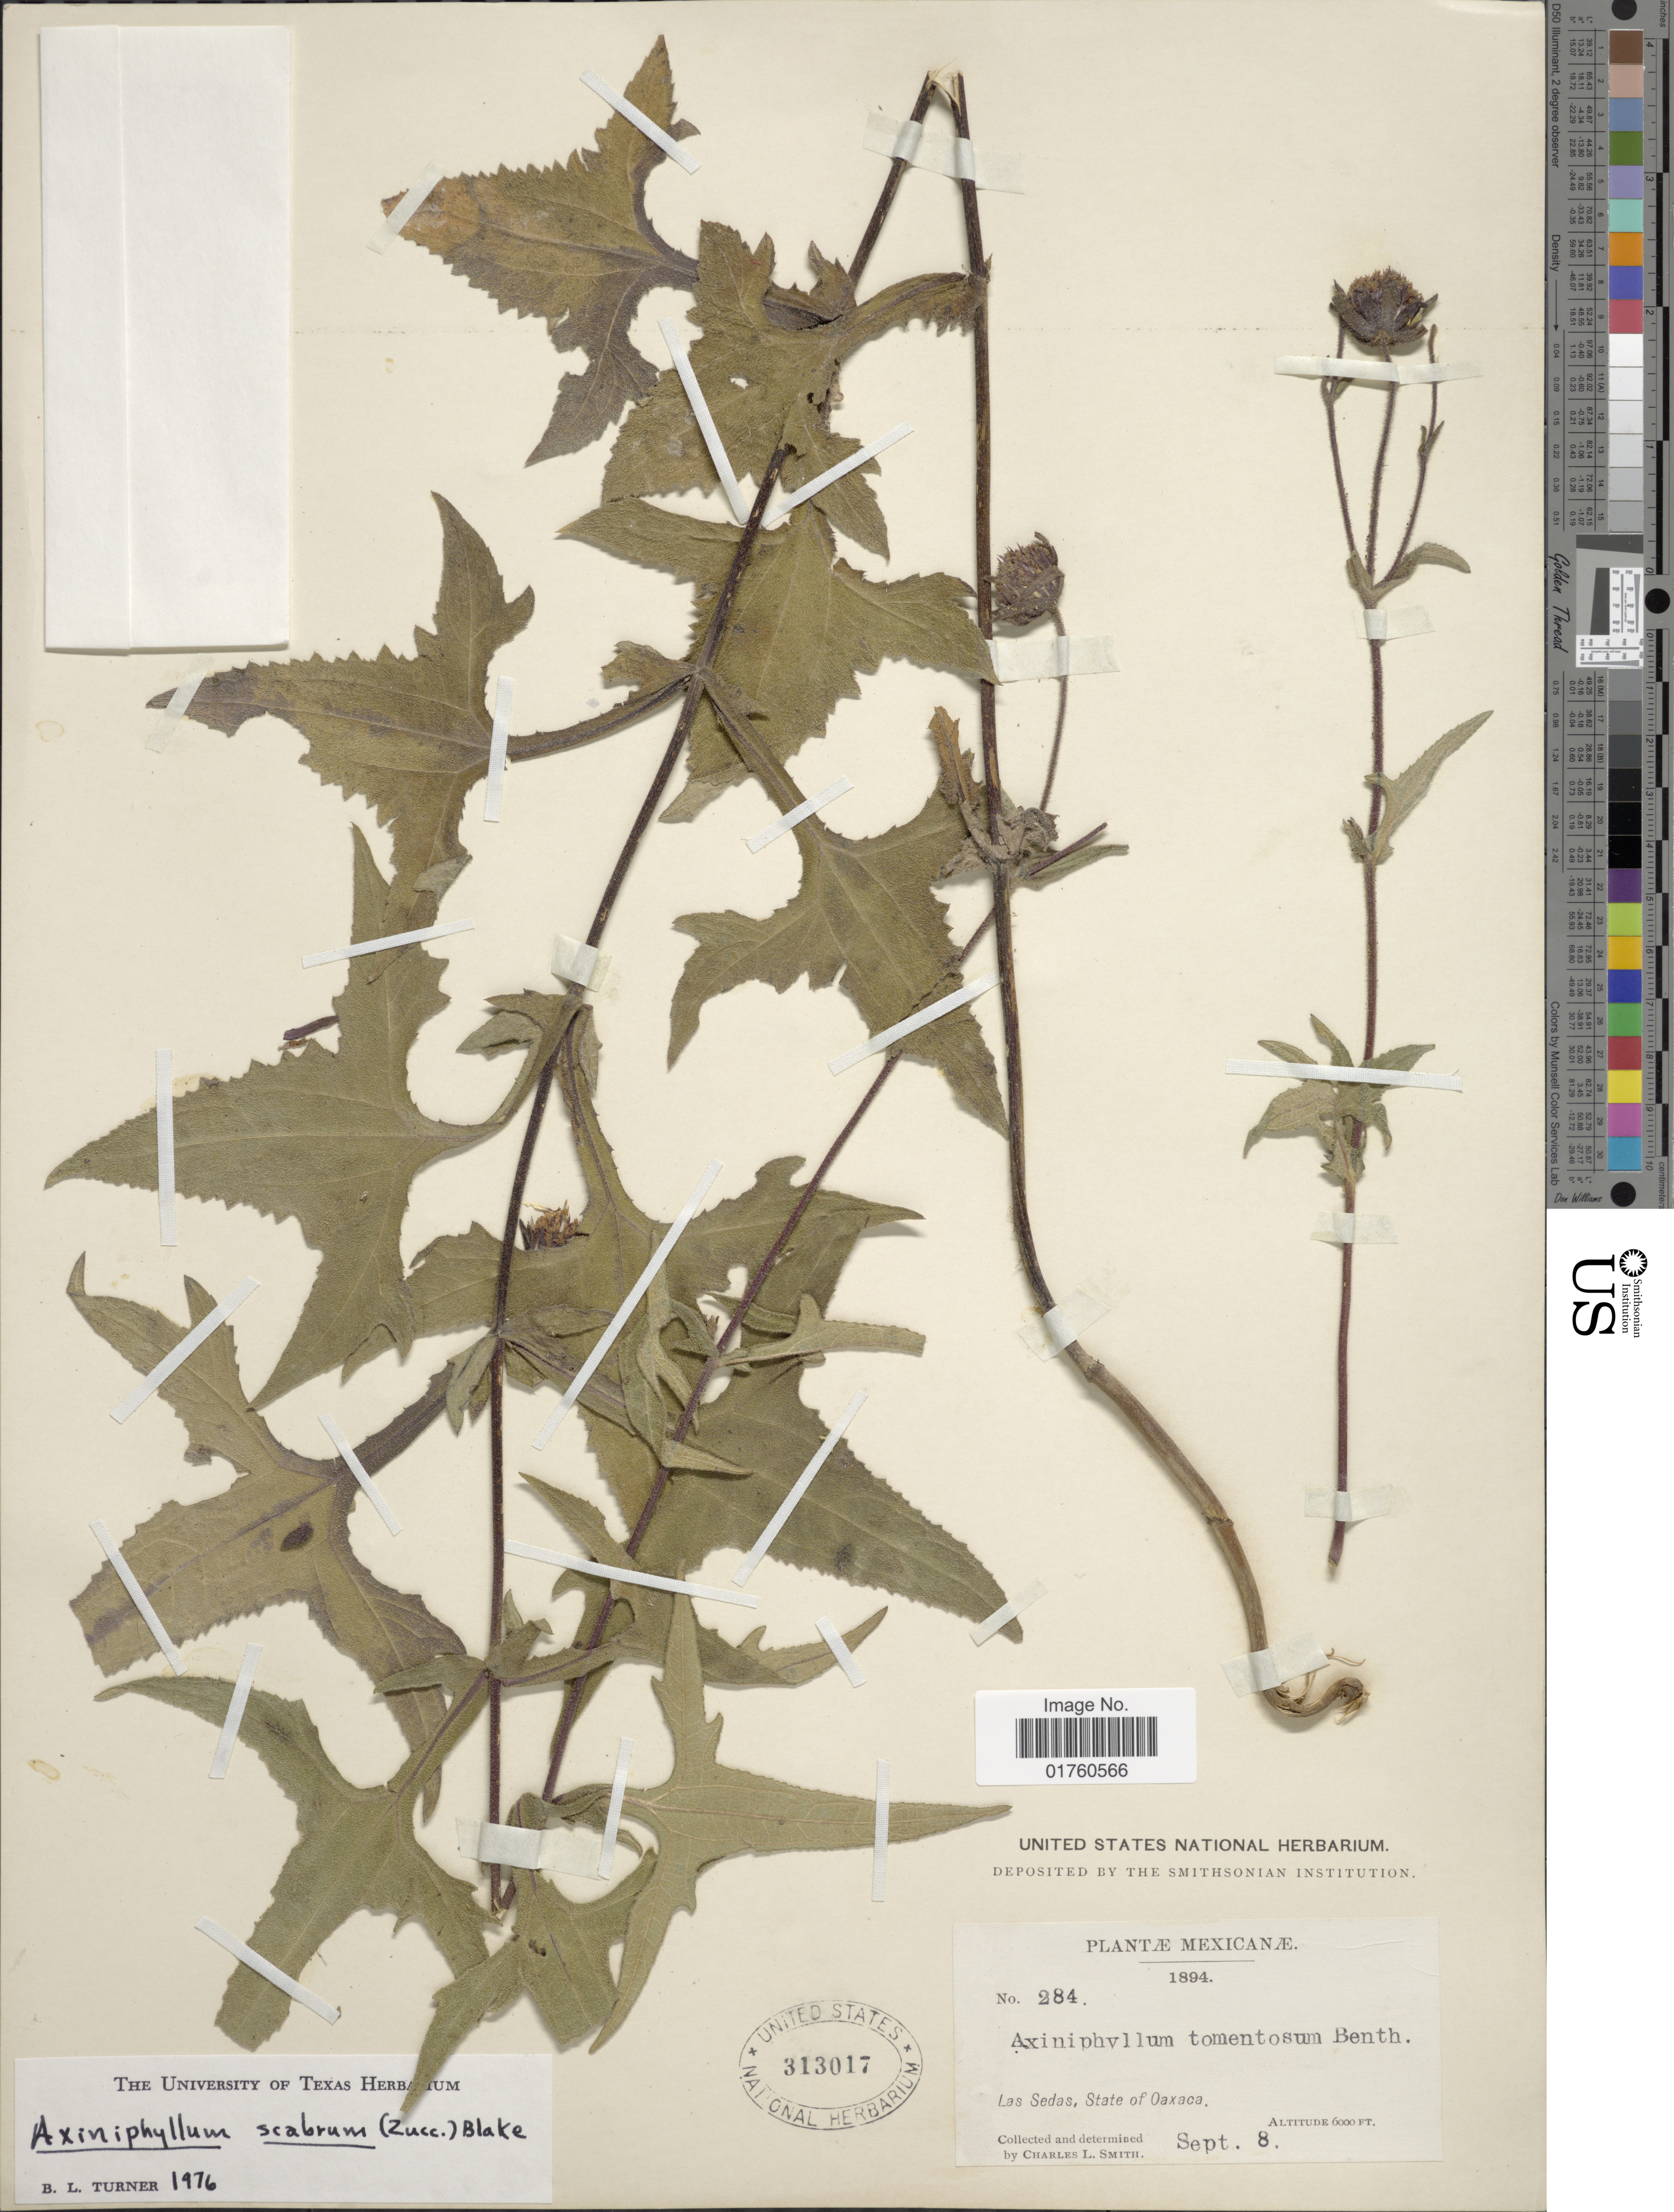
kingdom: Plantae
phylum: Tracheophyta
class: Magnoliopsida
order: Asterales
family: Asteraceae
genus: Axiniphyllum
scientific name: Axiniphyllum scabbrum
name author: (Zucc.) Blake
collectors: C. L. Smith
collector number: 284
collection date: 1894-09-08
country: Mexico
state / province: Oaxaca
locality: Las Sedas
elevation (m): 1829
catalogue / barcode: US 313017